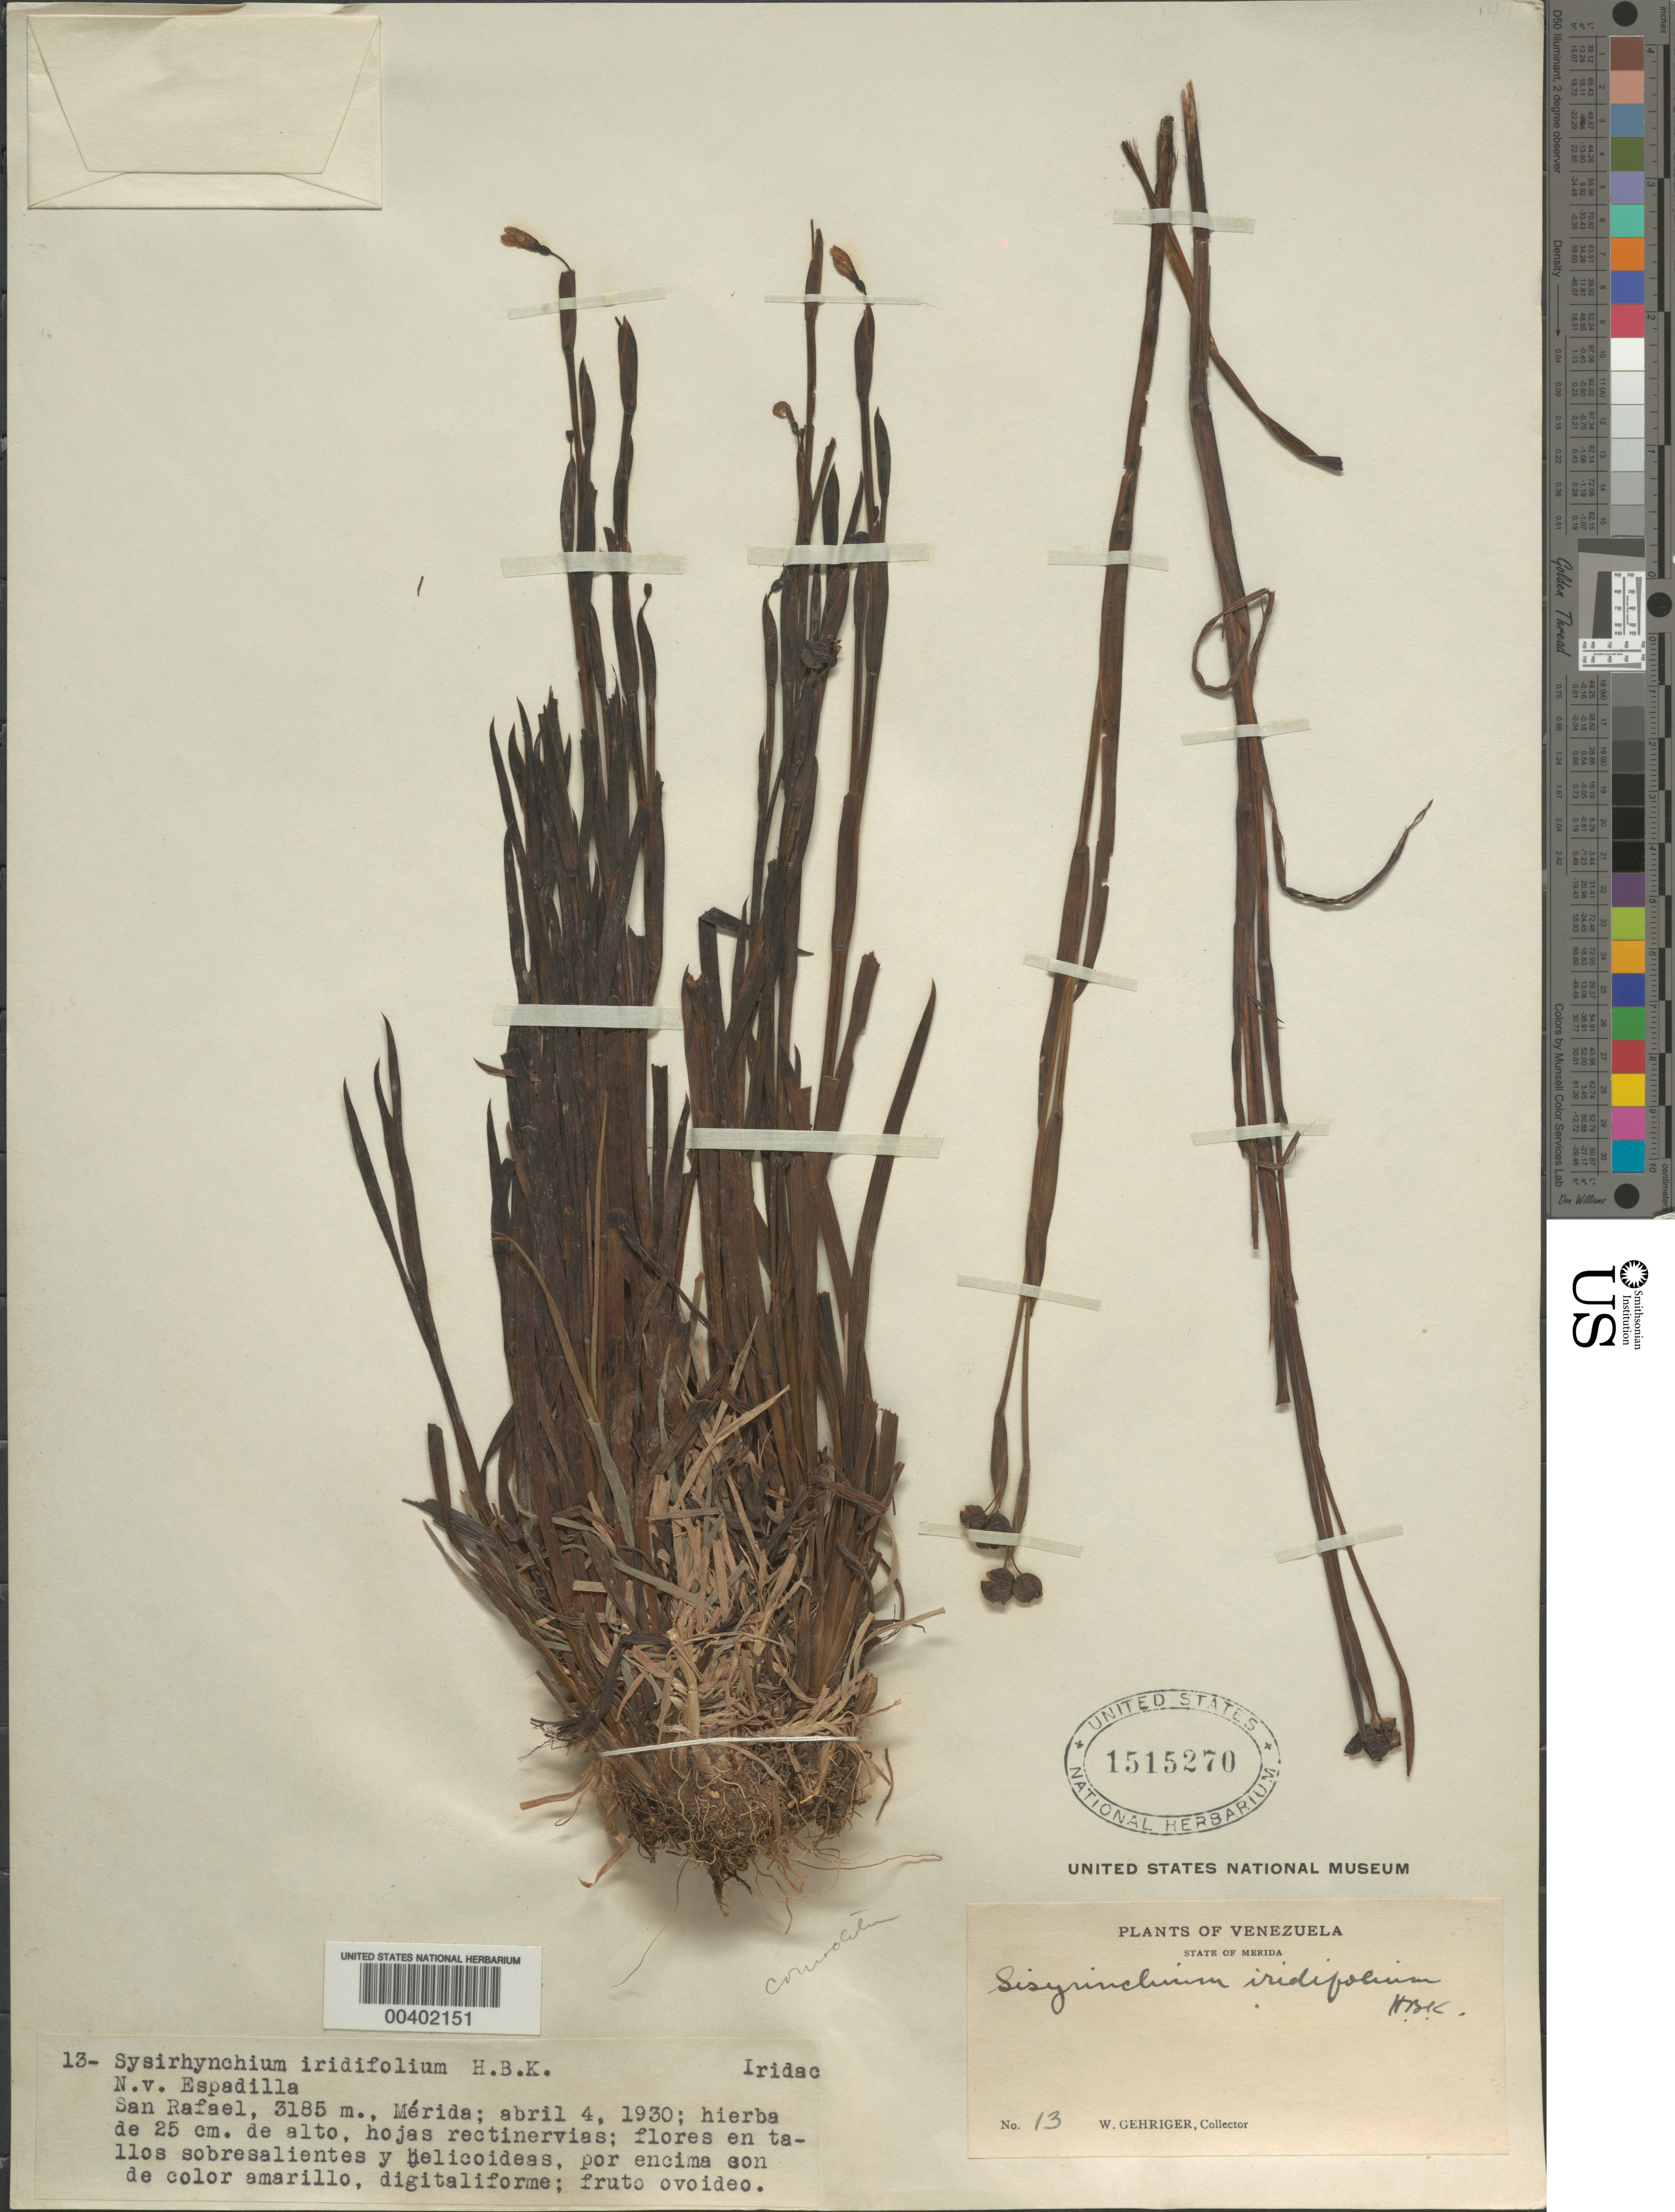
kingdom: Plantae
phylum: Tracheophyta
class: Liliopsida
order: Asparagales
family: Iridaceae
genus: Sisyrinchium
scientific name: Sisyrinchium iridifolium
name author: Kunth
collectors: W. Gehriger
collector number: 13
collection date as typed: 04 Apr 1930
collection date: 1930-04-04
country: Venezuela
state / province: Mérida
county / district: Rangel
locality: San Rafael San Rafael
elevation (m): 3185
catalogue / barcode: US 1515270